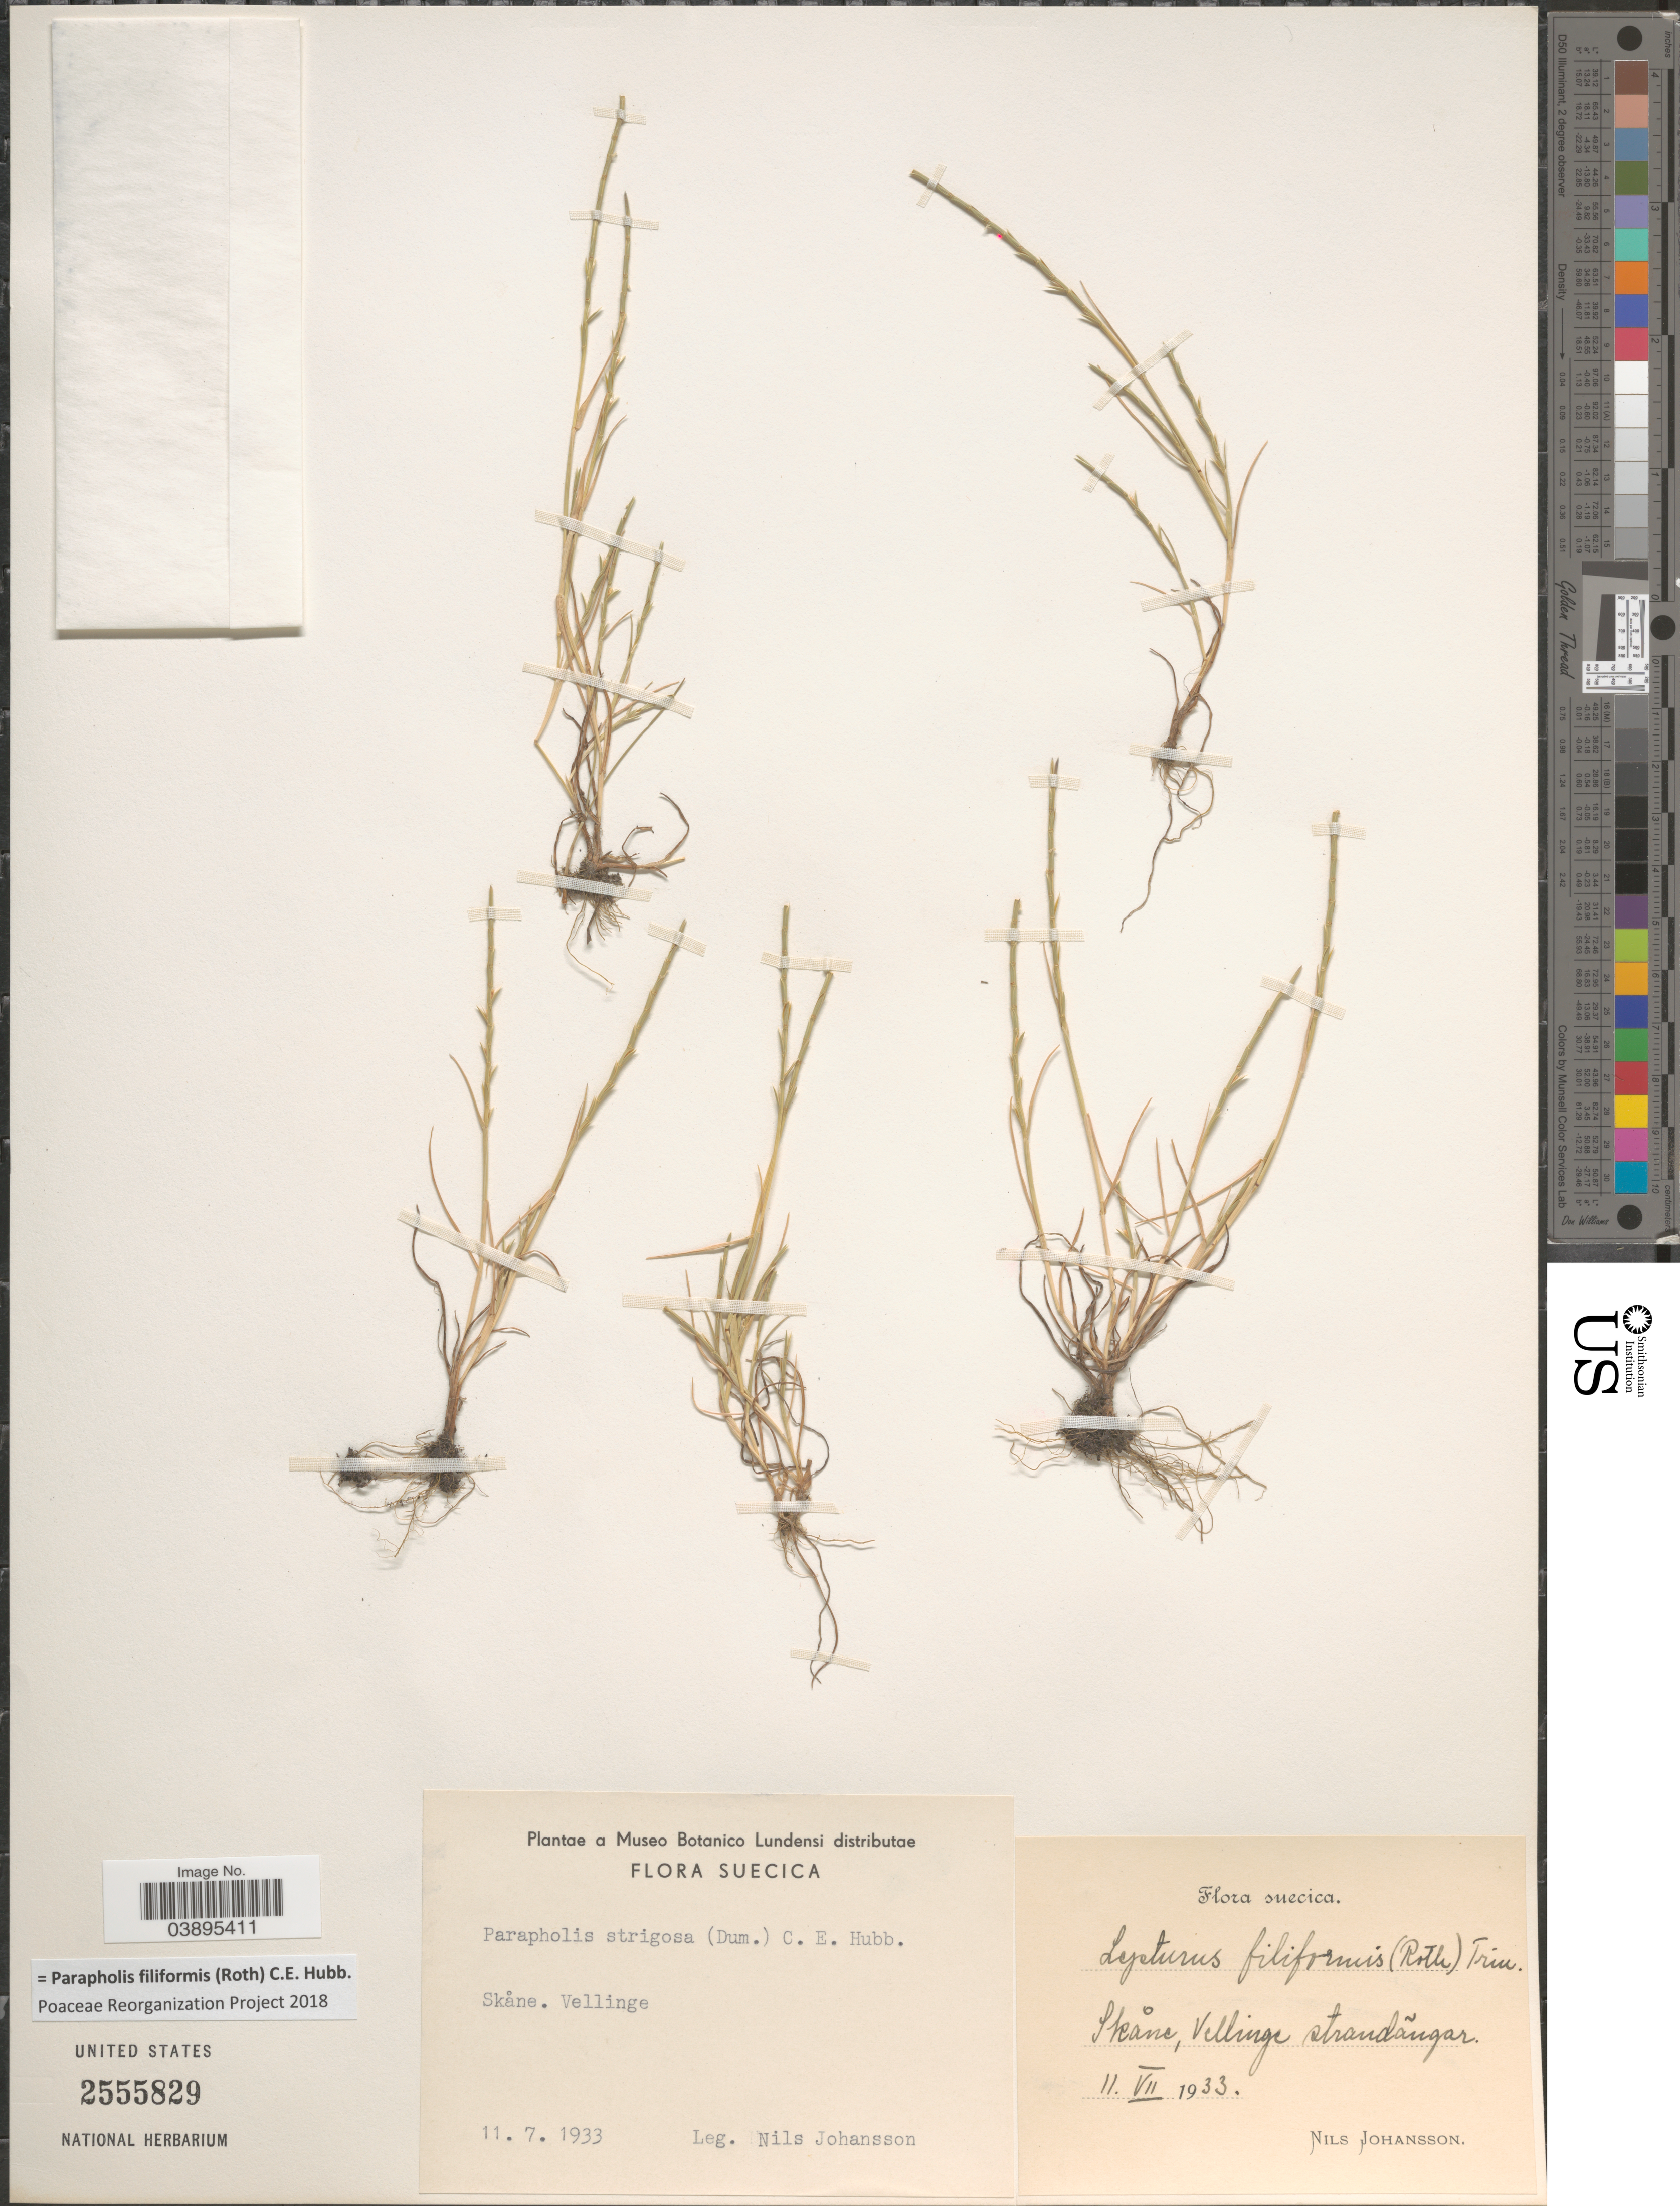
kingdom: Plantae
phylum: Tracheophyta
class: Liliopsida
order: Poales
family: Poaceae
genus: Parapholis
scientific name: Parapholis filiformis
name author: (Roth) C.E. Hubb.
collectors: N. Johansson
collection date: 1933-07-11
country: Sweden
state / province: Skåne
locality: Suecica. Vellinge strandãngar.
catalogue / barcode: US 2555829